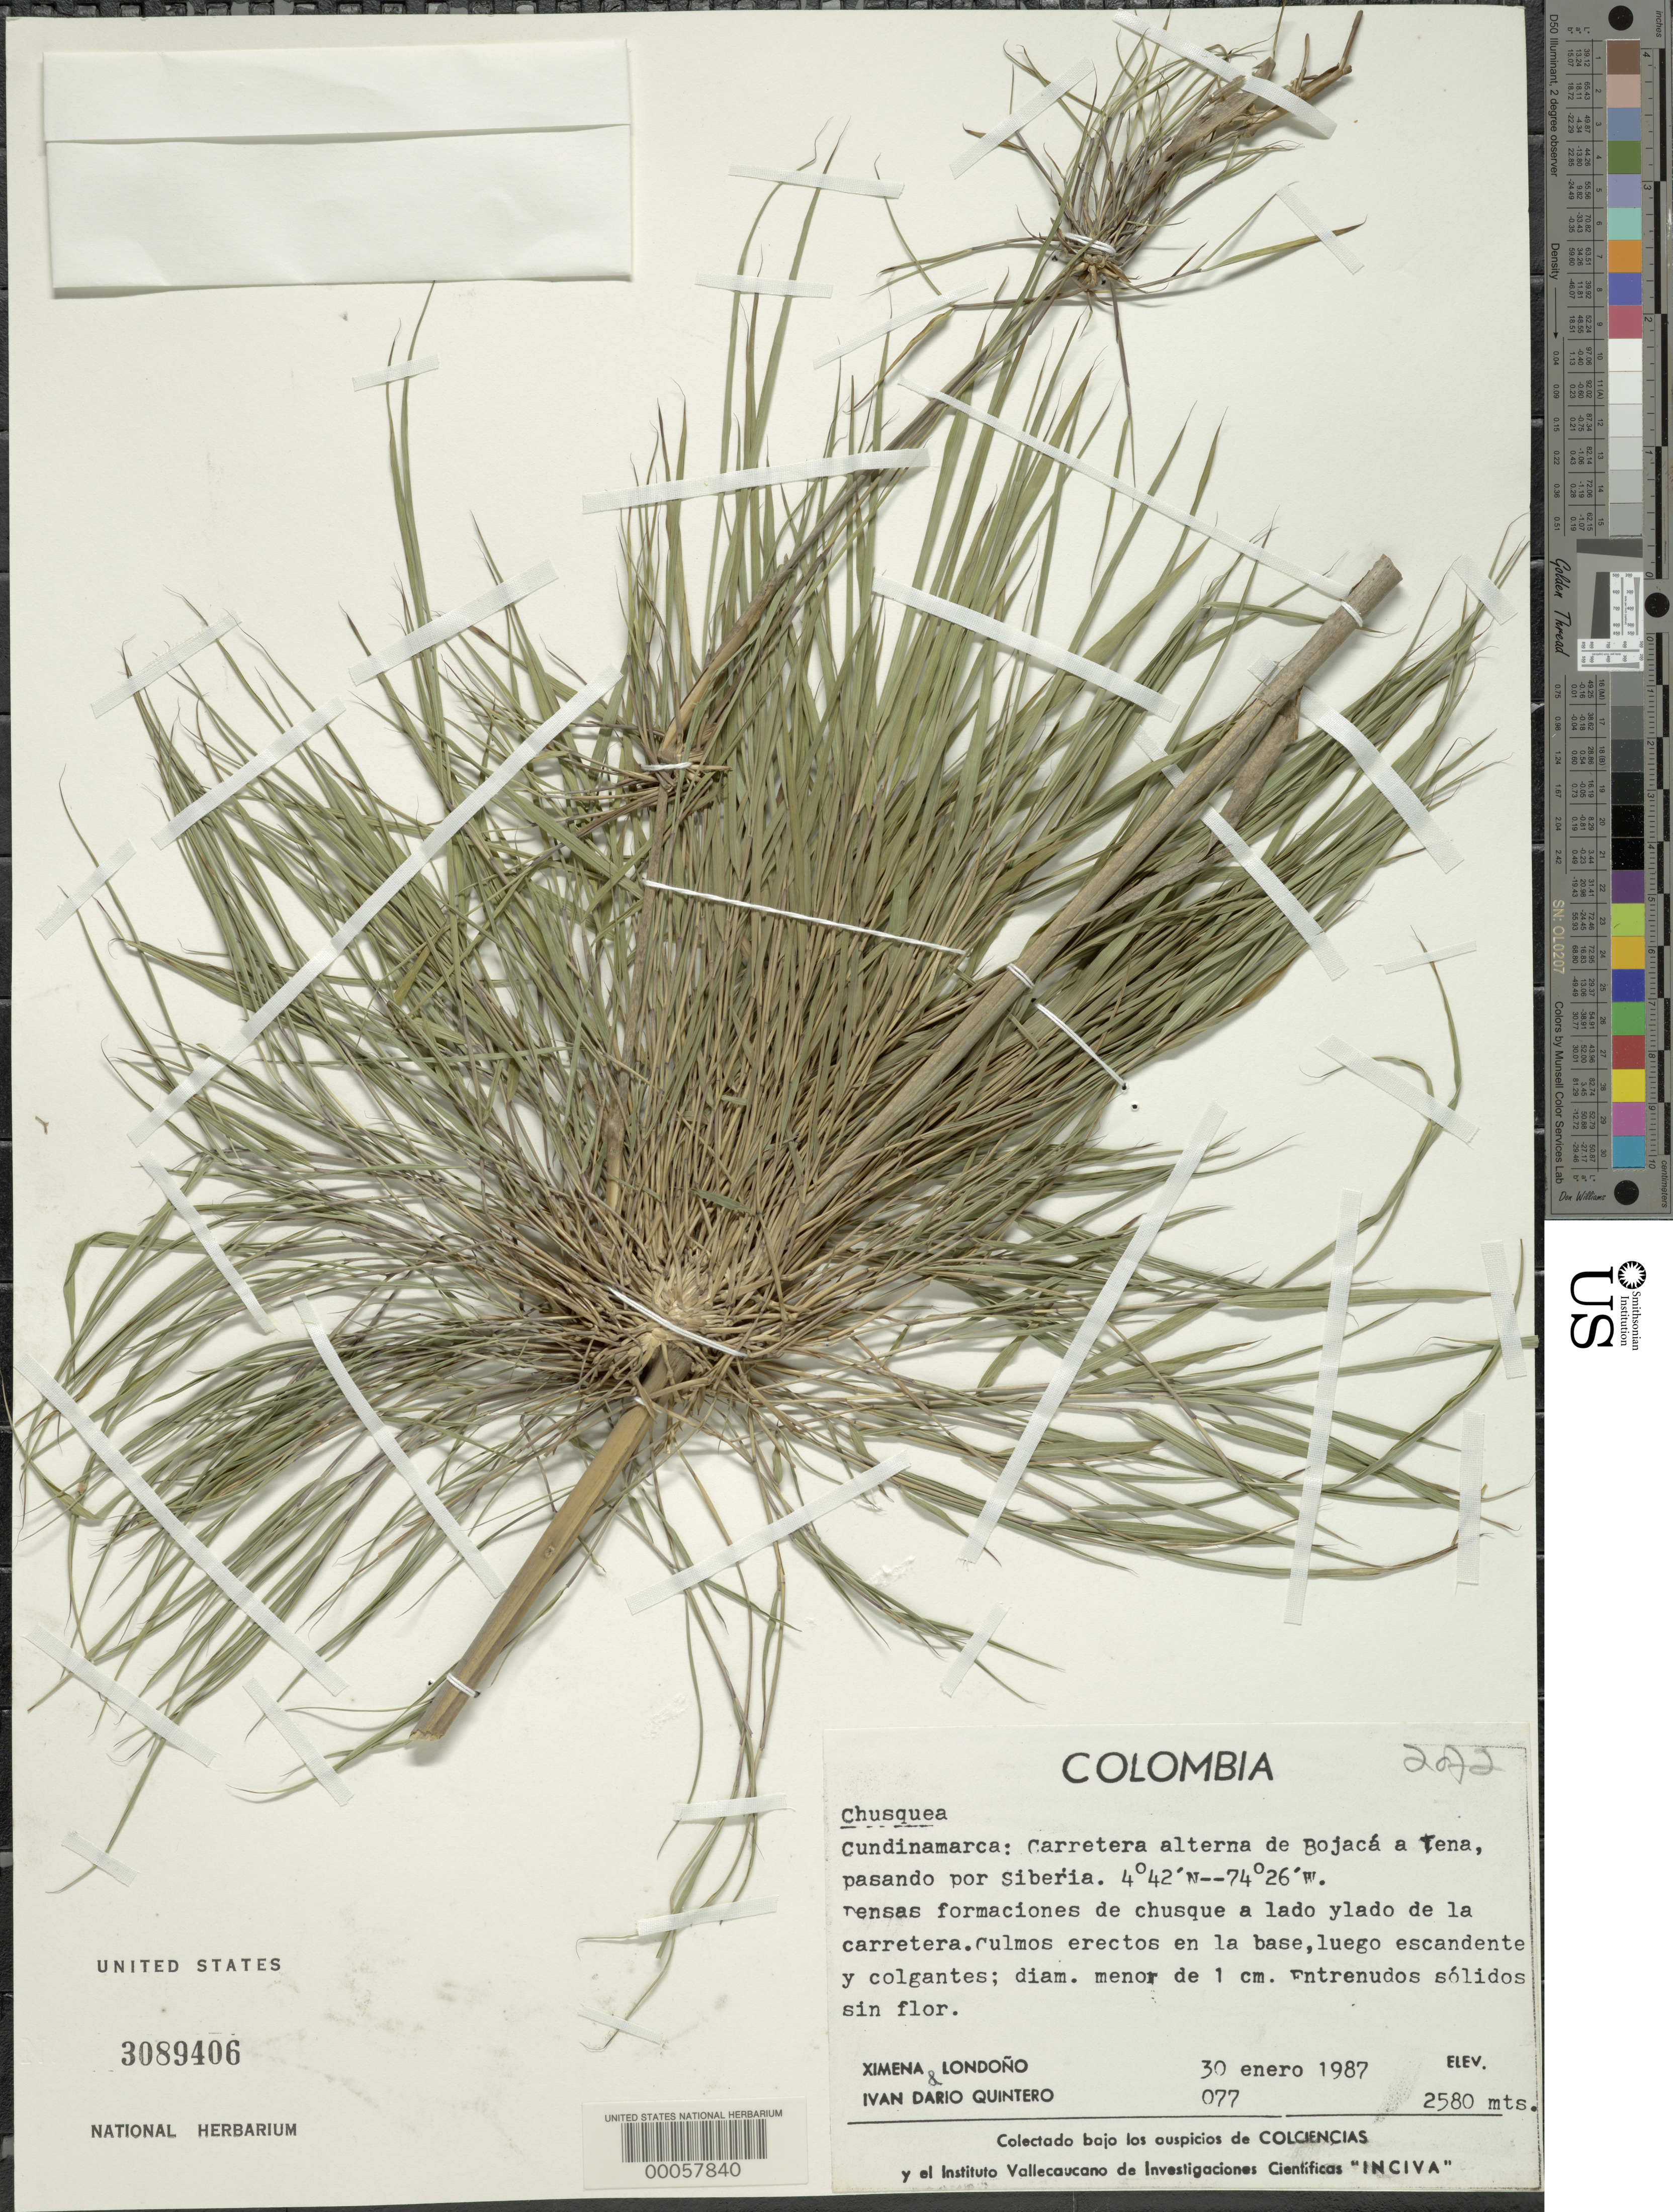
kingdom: Plantae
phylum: Tracheophyta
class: Liliopsida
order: Poales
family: Poaceae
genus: Chusquea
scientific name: Chusquea sp.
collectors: X. Londoño & I. Quintero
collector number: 077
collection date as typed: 30 Jan 1987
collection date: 1987-01-30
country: Colombia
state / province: Cundinamarca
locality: Alternate road from Bojaca to Tena, Passing thru Siberia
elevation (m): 2580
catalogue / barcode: US 3089406